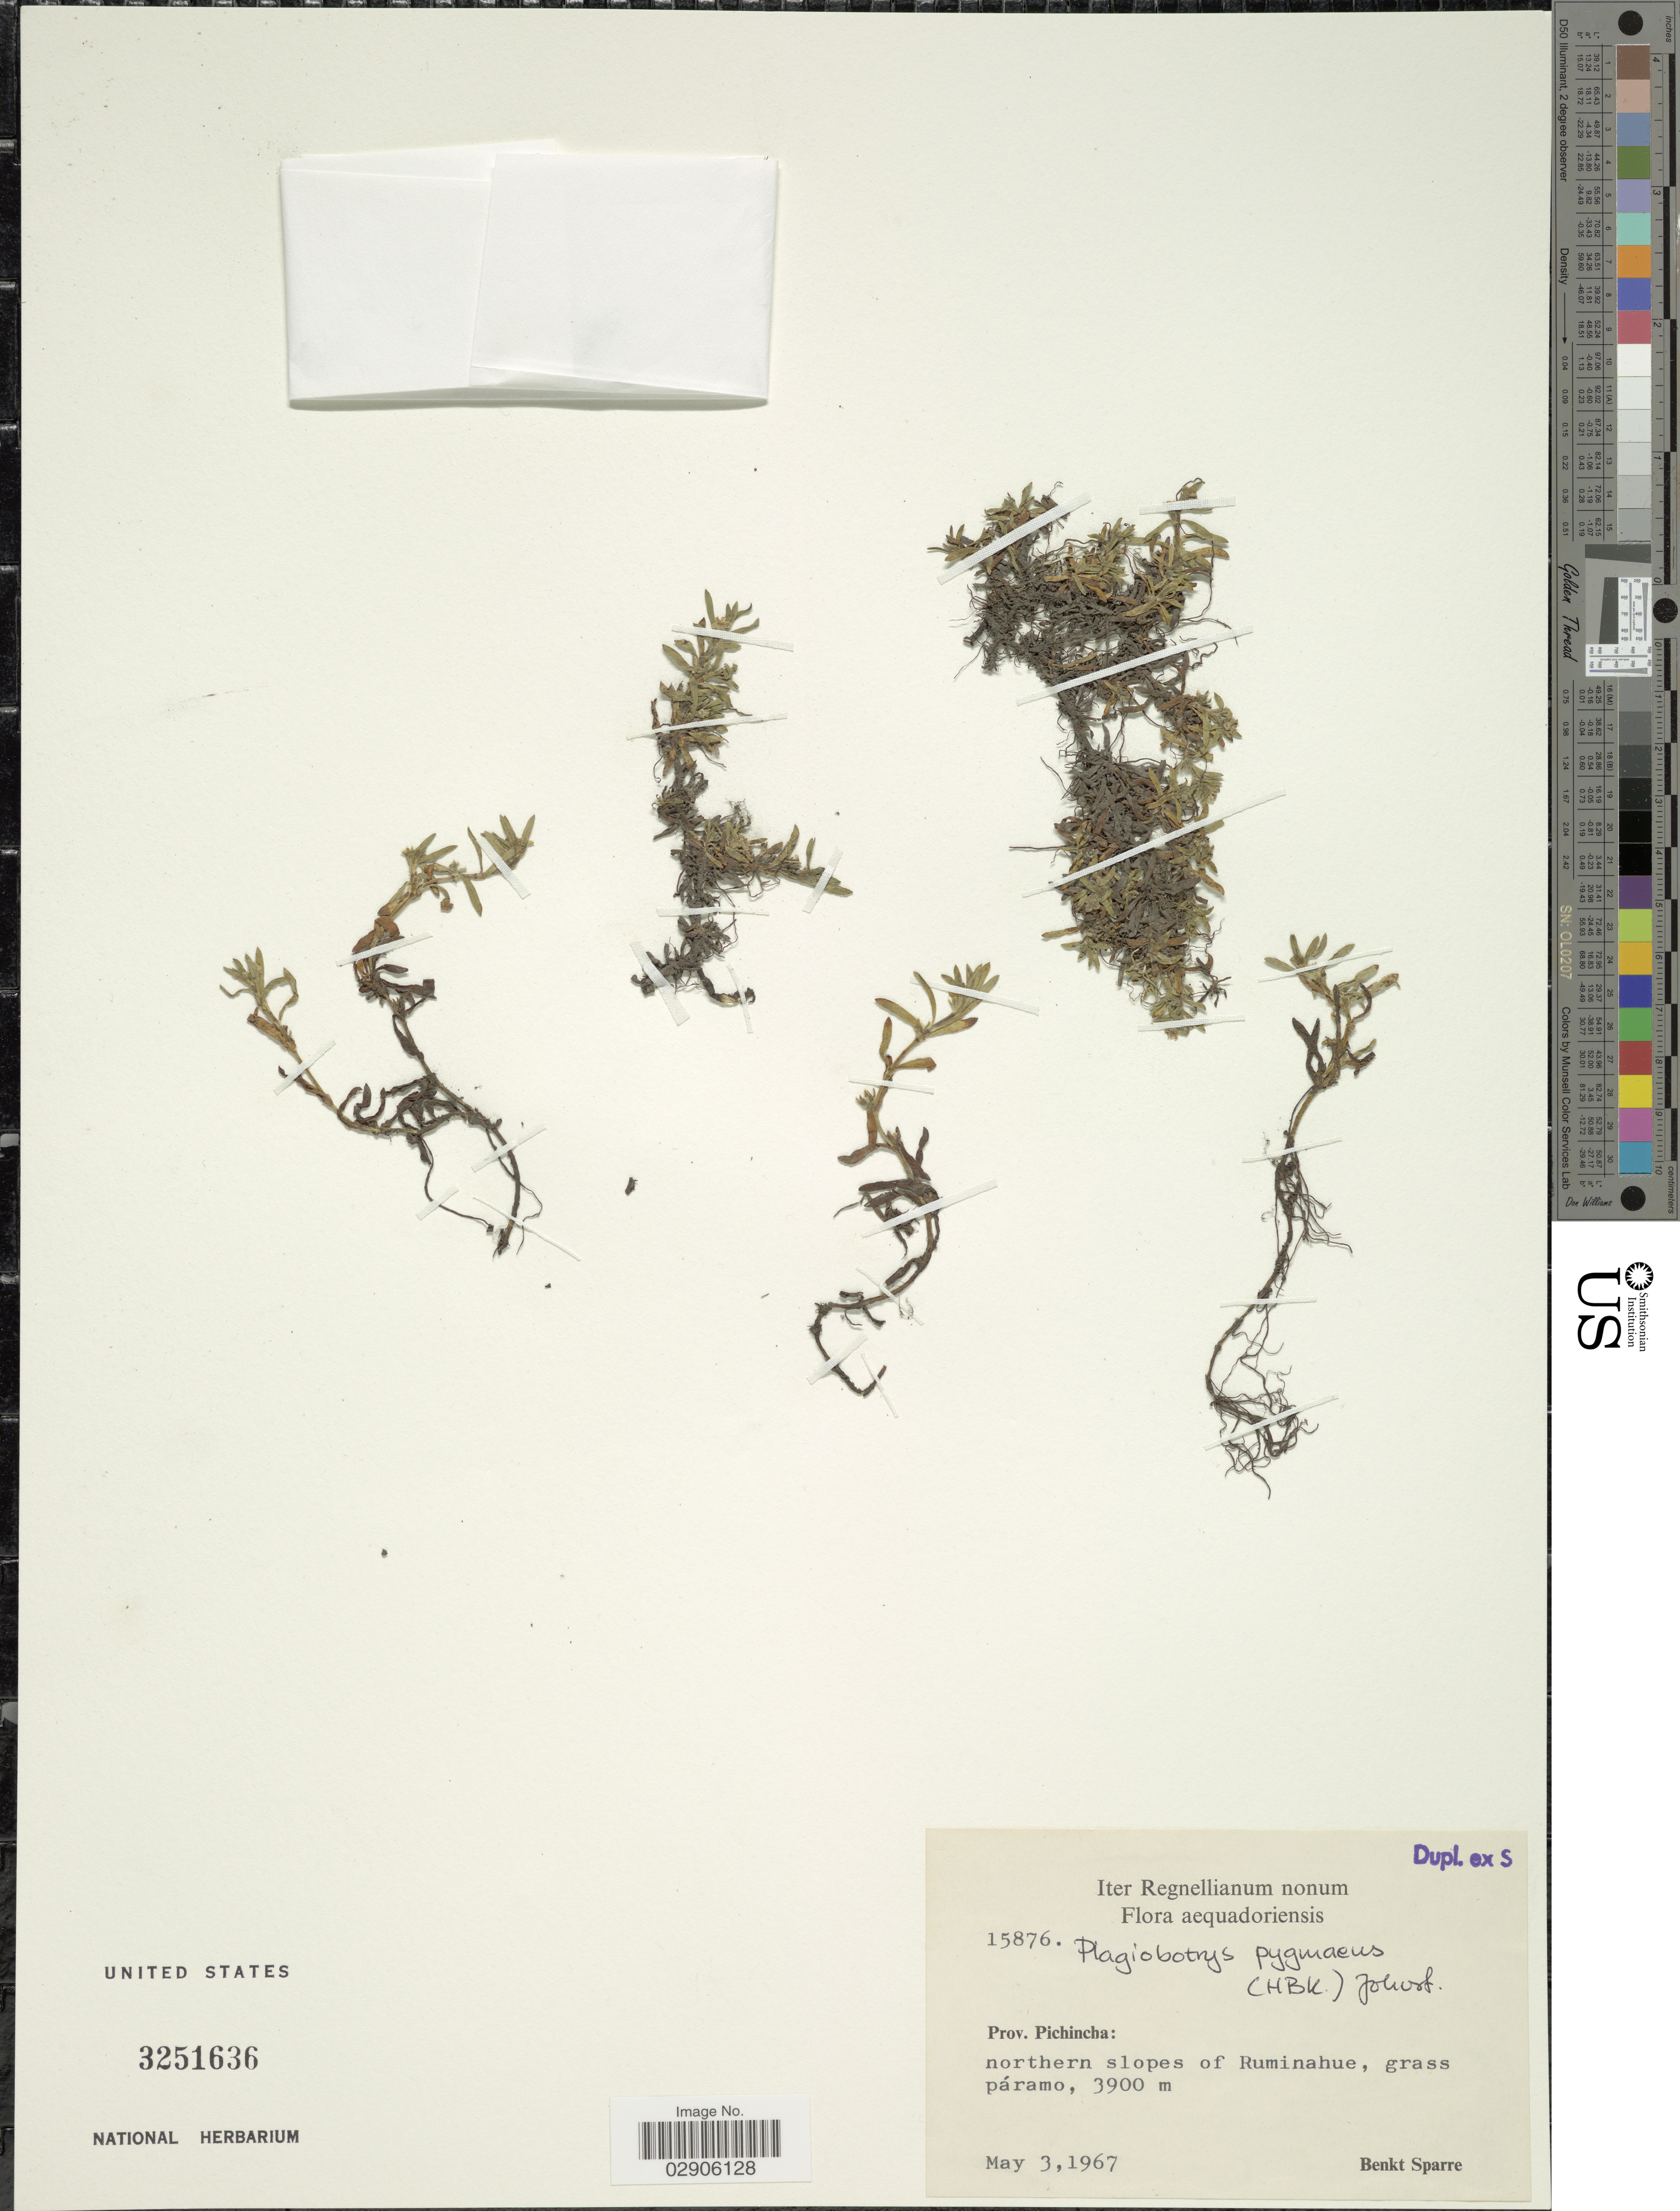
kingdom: Plantae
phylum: Tracheophyta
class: Magnoliopsida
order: Boraginales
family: Boraginaceae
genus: Plagiobothrys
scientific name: Plagiobothrys pygmaeus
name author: (Kunth) I.M. Johnst.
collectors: B. Sparre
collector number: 15876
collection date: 1967-05-03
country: Ecuador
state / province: Pichincha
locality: Prov. Pichincha: northern slopes of Ruminahue, grass páramo.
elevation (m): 3900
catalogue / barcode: US 3251636